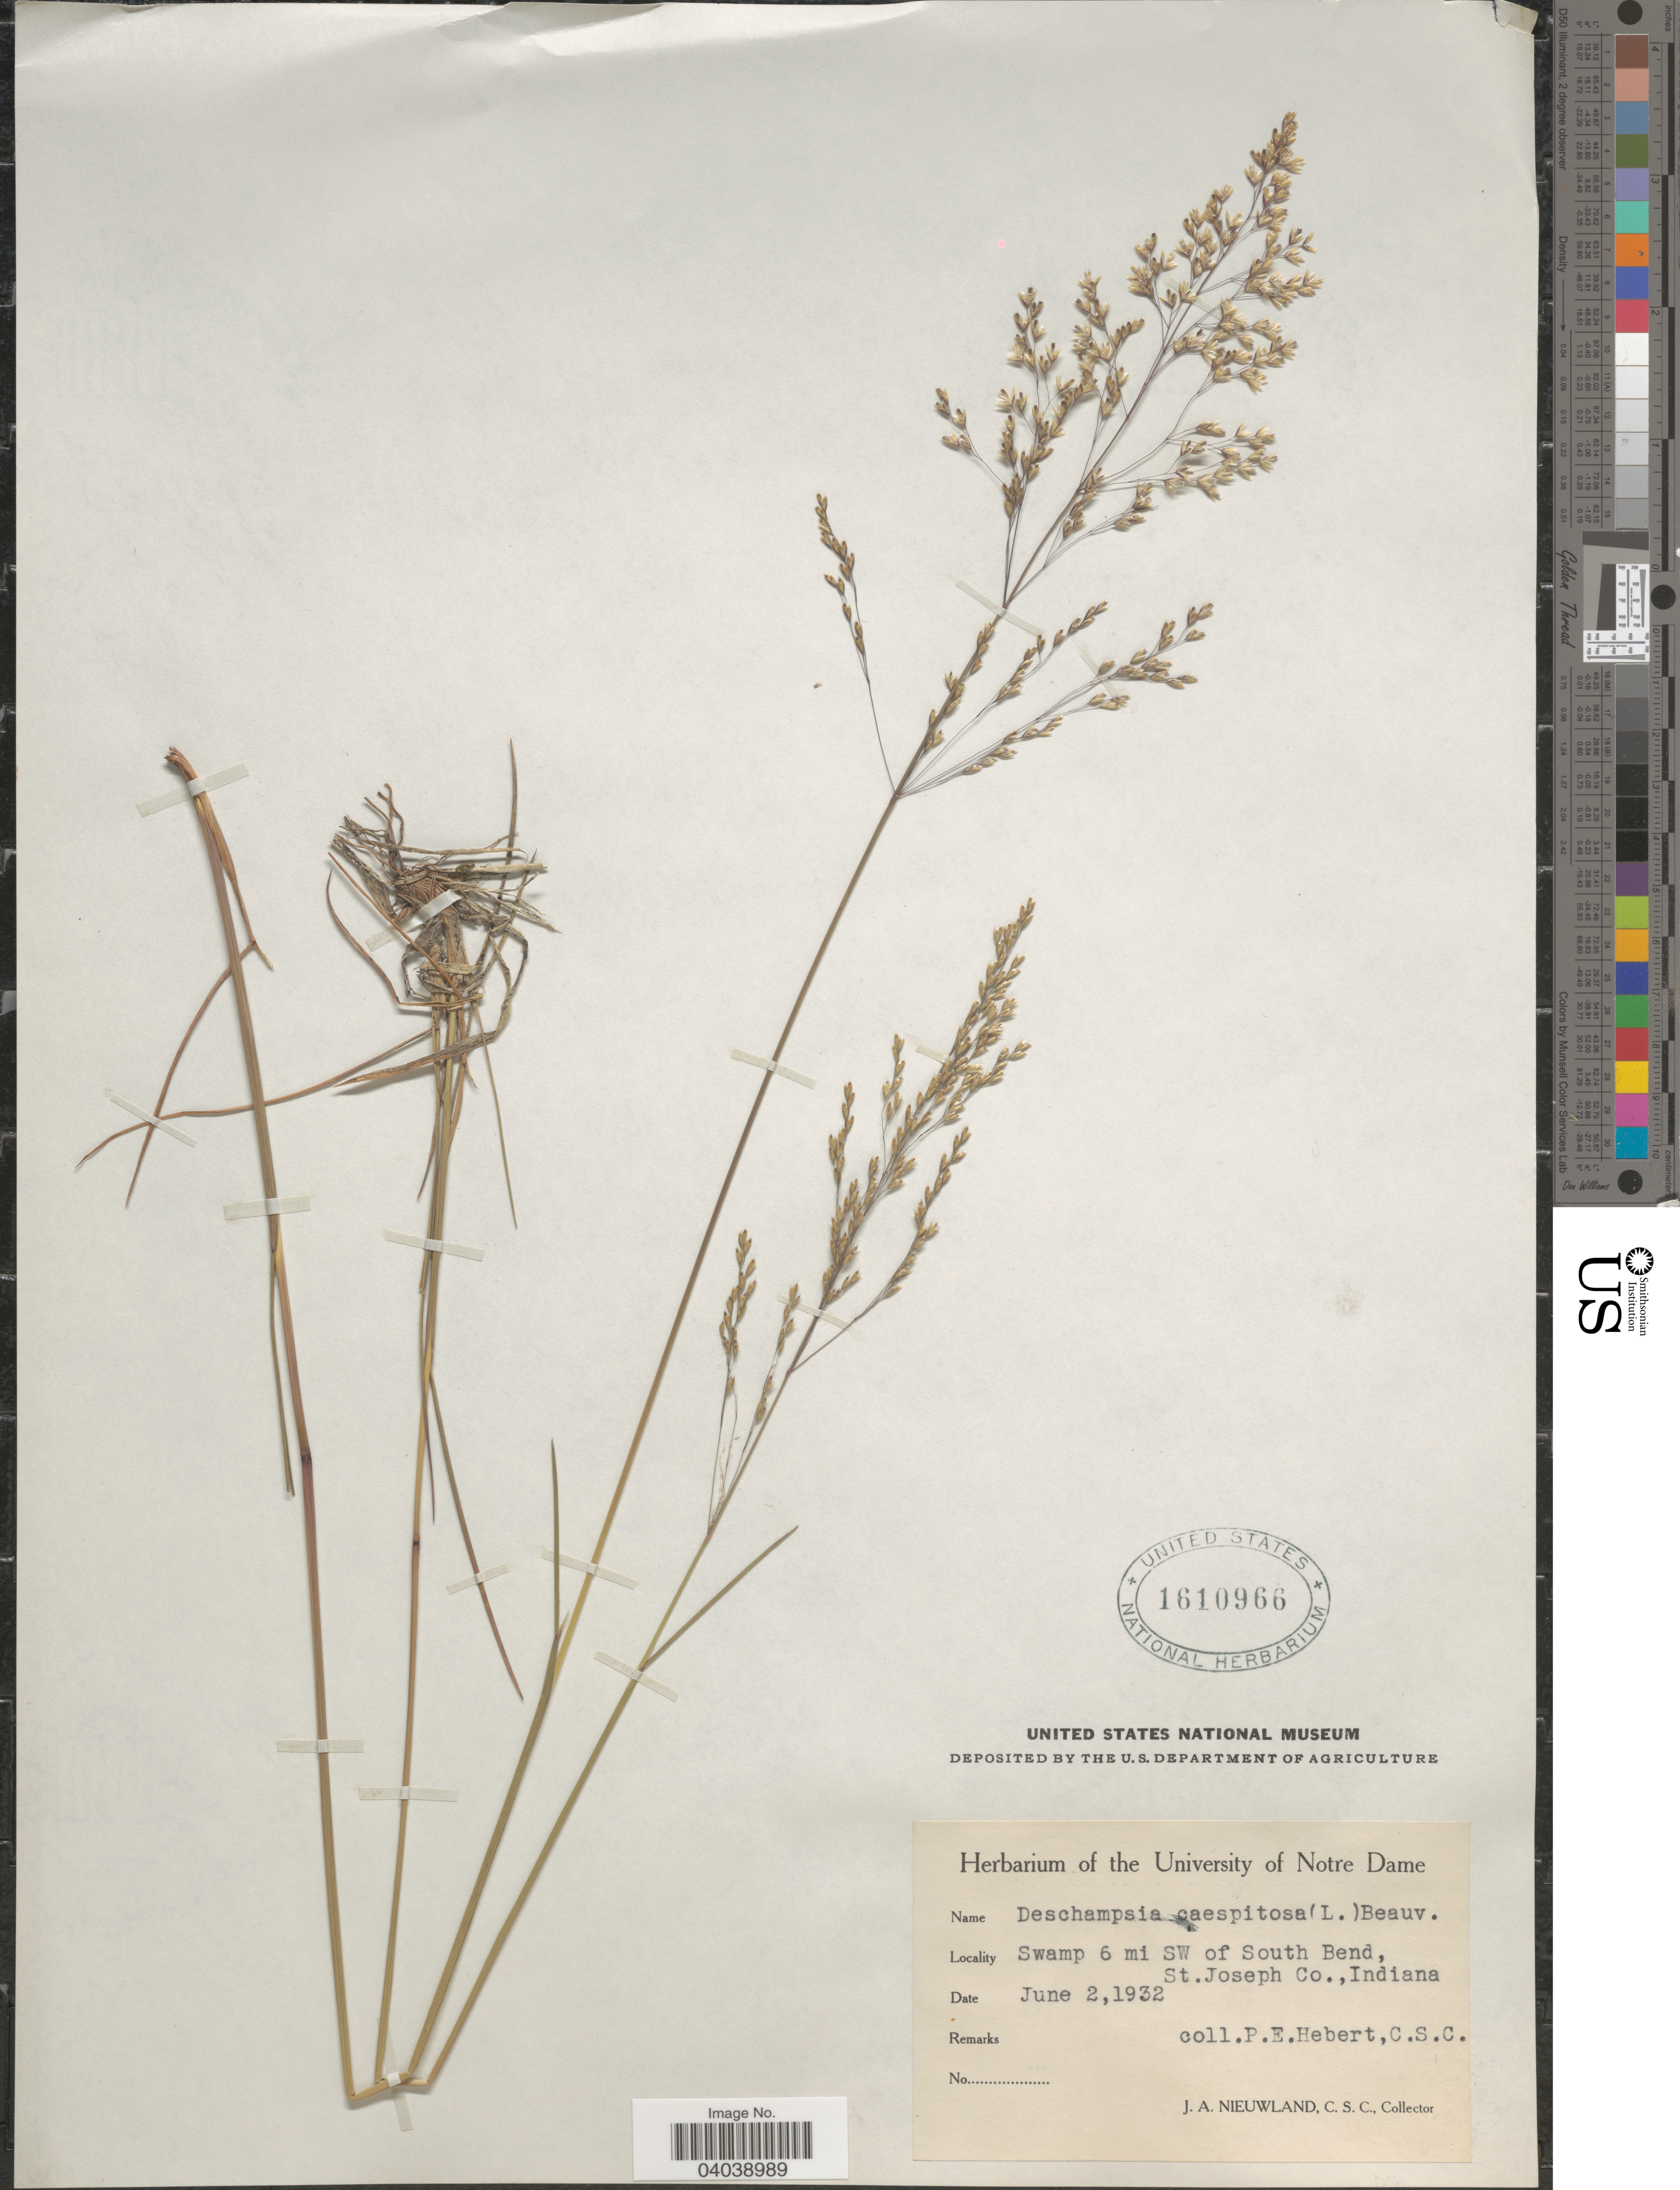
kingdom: Plantae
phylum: Tracheophyta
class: Liliopsida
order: Poales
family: Poaceae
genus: Deschampsia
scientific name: Deschampsia cespitosa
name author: (L.) P. Beauv.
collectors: P. Hebert & J. A. Nieuwland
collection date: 1932-06-02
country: United States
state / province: Indiana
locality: Swamp 6 mi SW of South Bend, St. Joseph Co.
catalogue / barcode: US 1610966